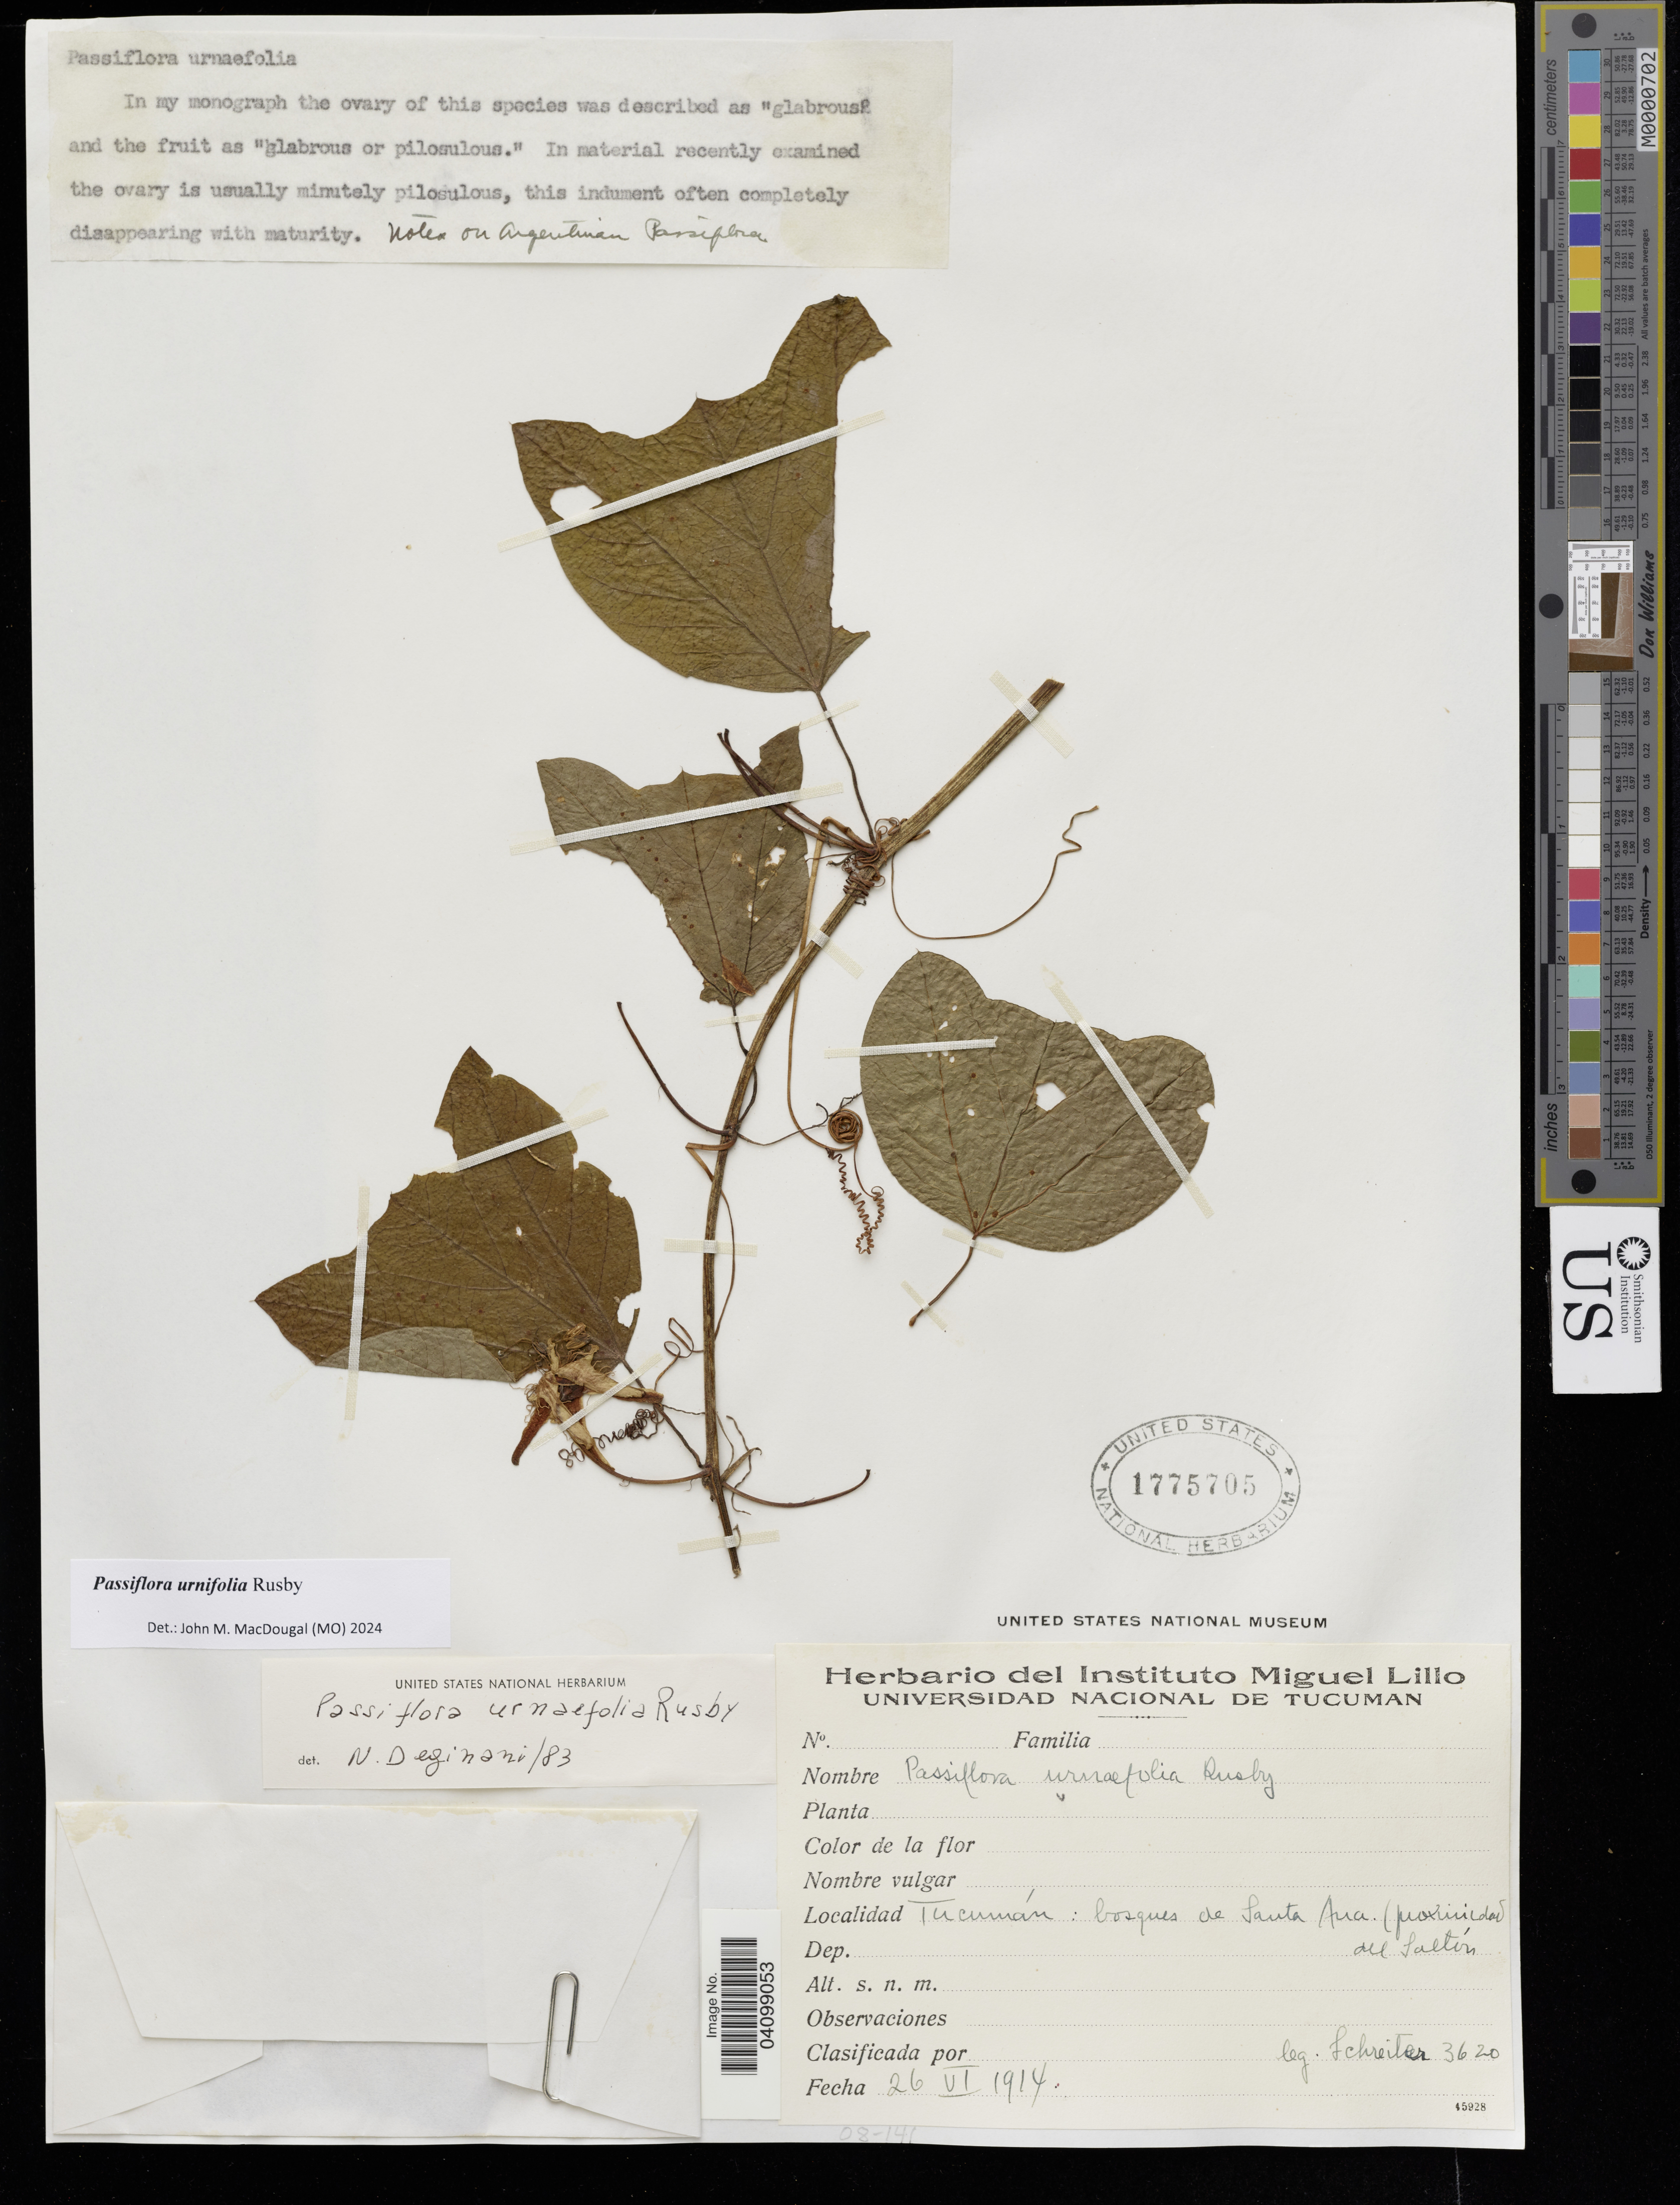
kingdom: Plantae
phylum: Tracheophyta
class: Magnoliopsida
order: Malpighiales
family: Passifloraceae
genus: Passiflora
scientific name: Passiflora urnifolia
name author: Rusby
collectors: -. Schreiter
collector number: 3620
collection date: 1914-06-26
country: Argentina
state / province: Tucuman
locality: Bosques de Santa Ana. (proximidad del Saltón).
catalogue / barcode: US 1775705